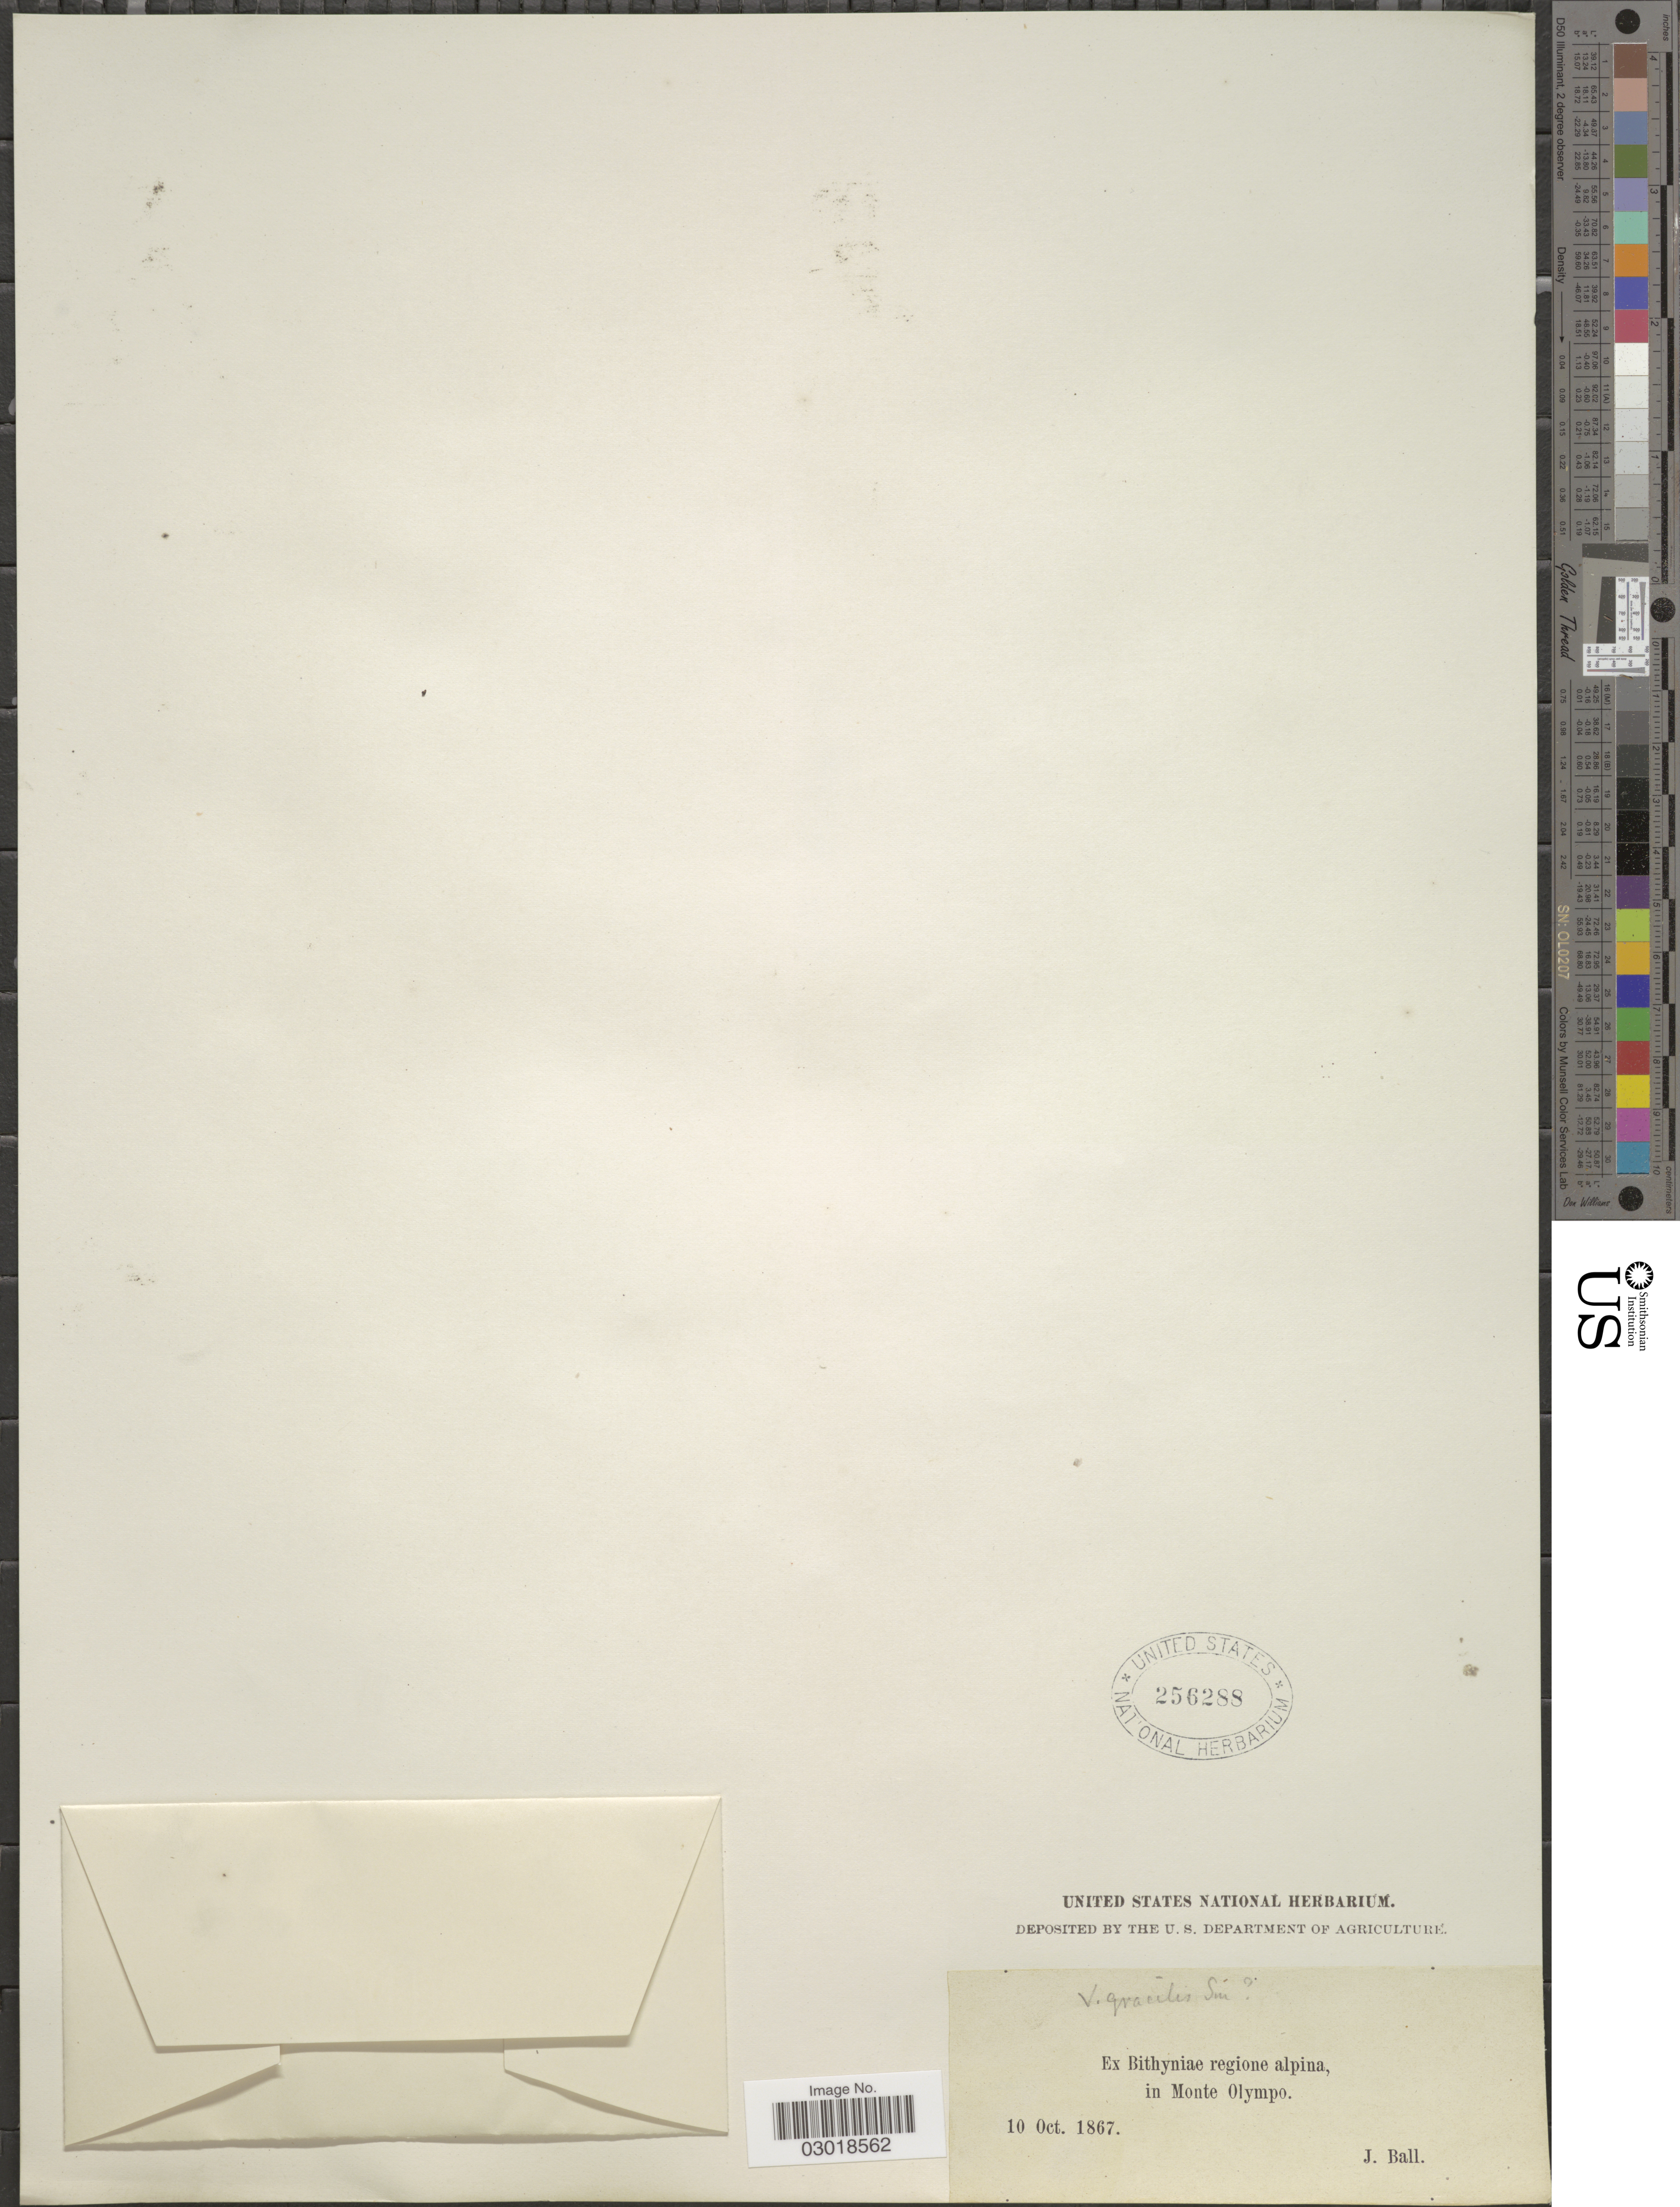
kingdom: Plantae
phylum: Tracheophyta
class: Magnoliopsida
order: Malpighiales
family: Violaceae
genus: Viola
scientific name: Viola gracilis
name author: Sm.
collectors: J. Ball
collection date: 1867-10-10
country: Turkey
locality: Ex Bithyniae regione alpina, in Monte Olympo.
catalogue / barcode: US 256288